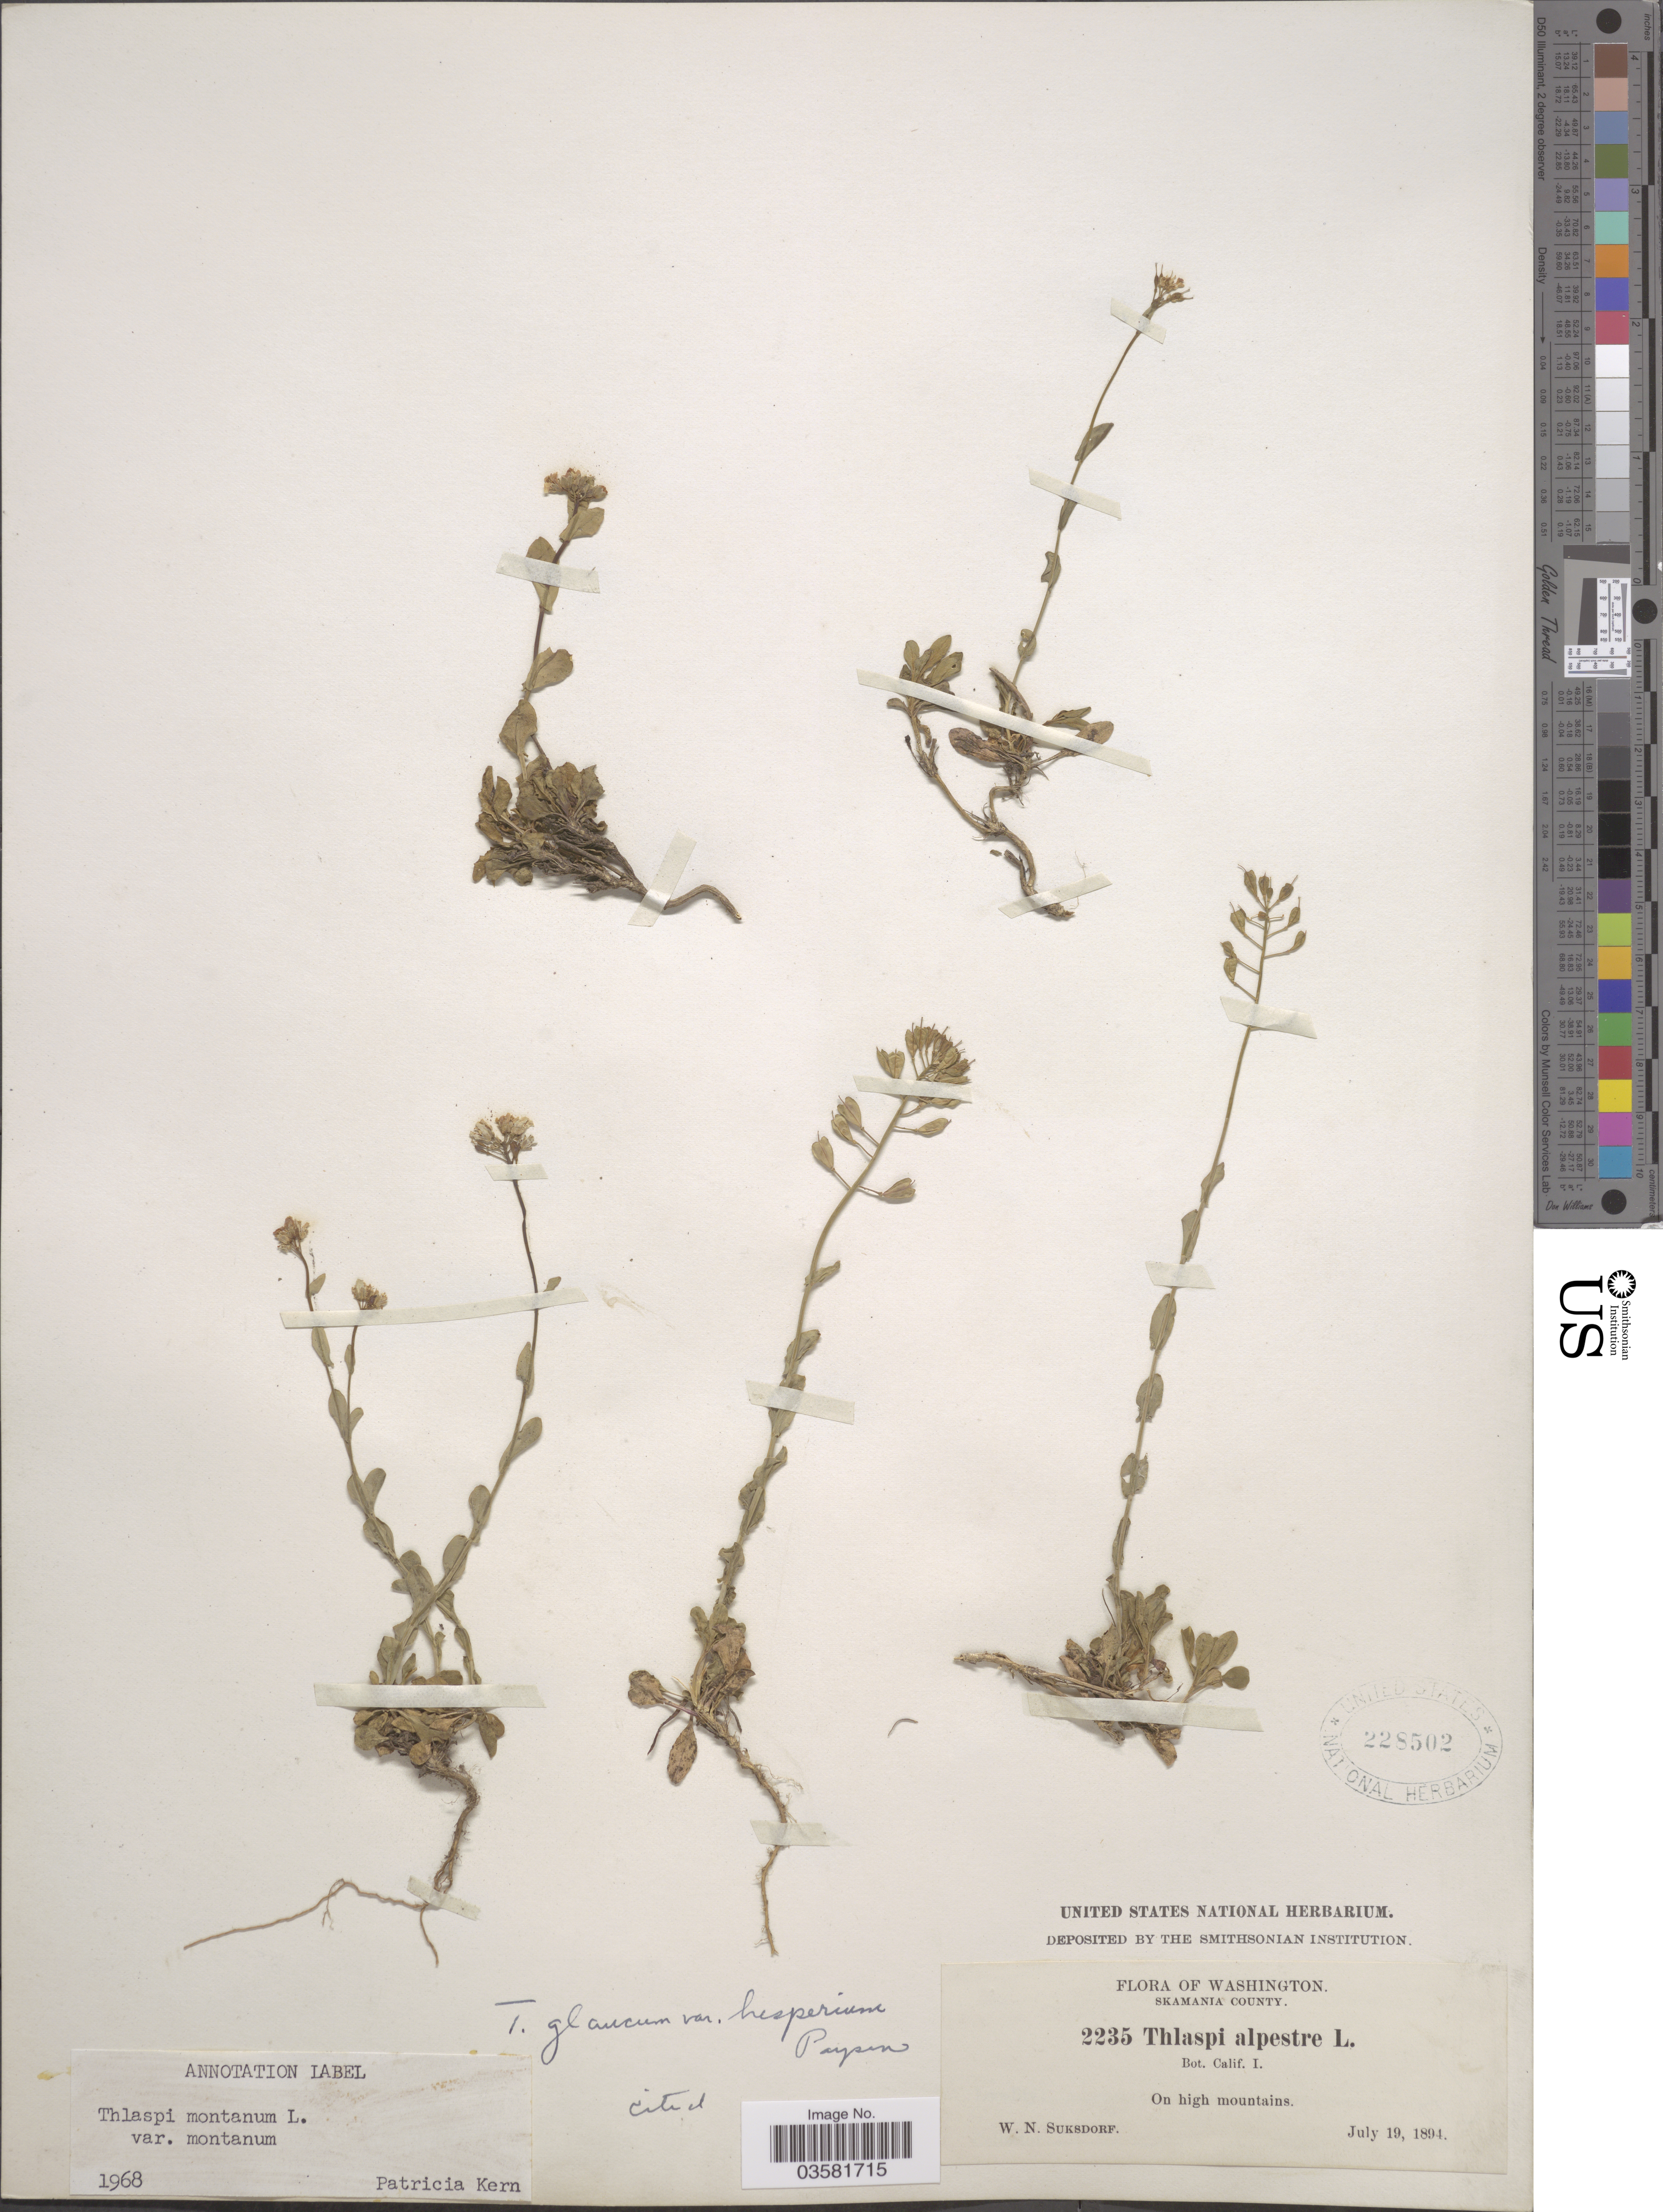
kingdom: Plantae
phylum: Tracheophyta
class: Magnoliopsida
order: Brassicales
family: Brassicaceae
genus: Thlaspi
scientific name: Thlaspi montanum var. montanum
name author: L.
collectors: W. N. Suksdorf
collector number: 2235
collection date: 1894-07-19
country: United States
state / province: Washington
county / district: Skamania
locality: Skamania County. On high mountains.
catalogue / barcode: US 228502